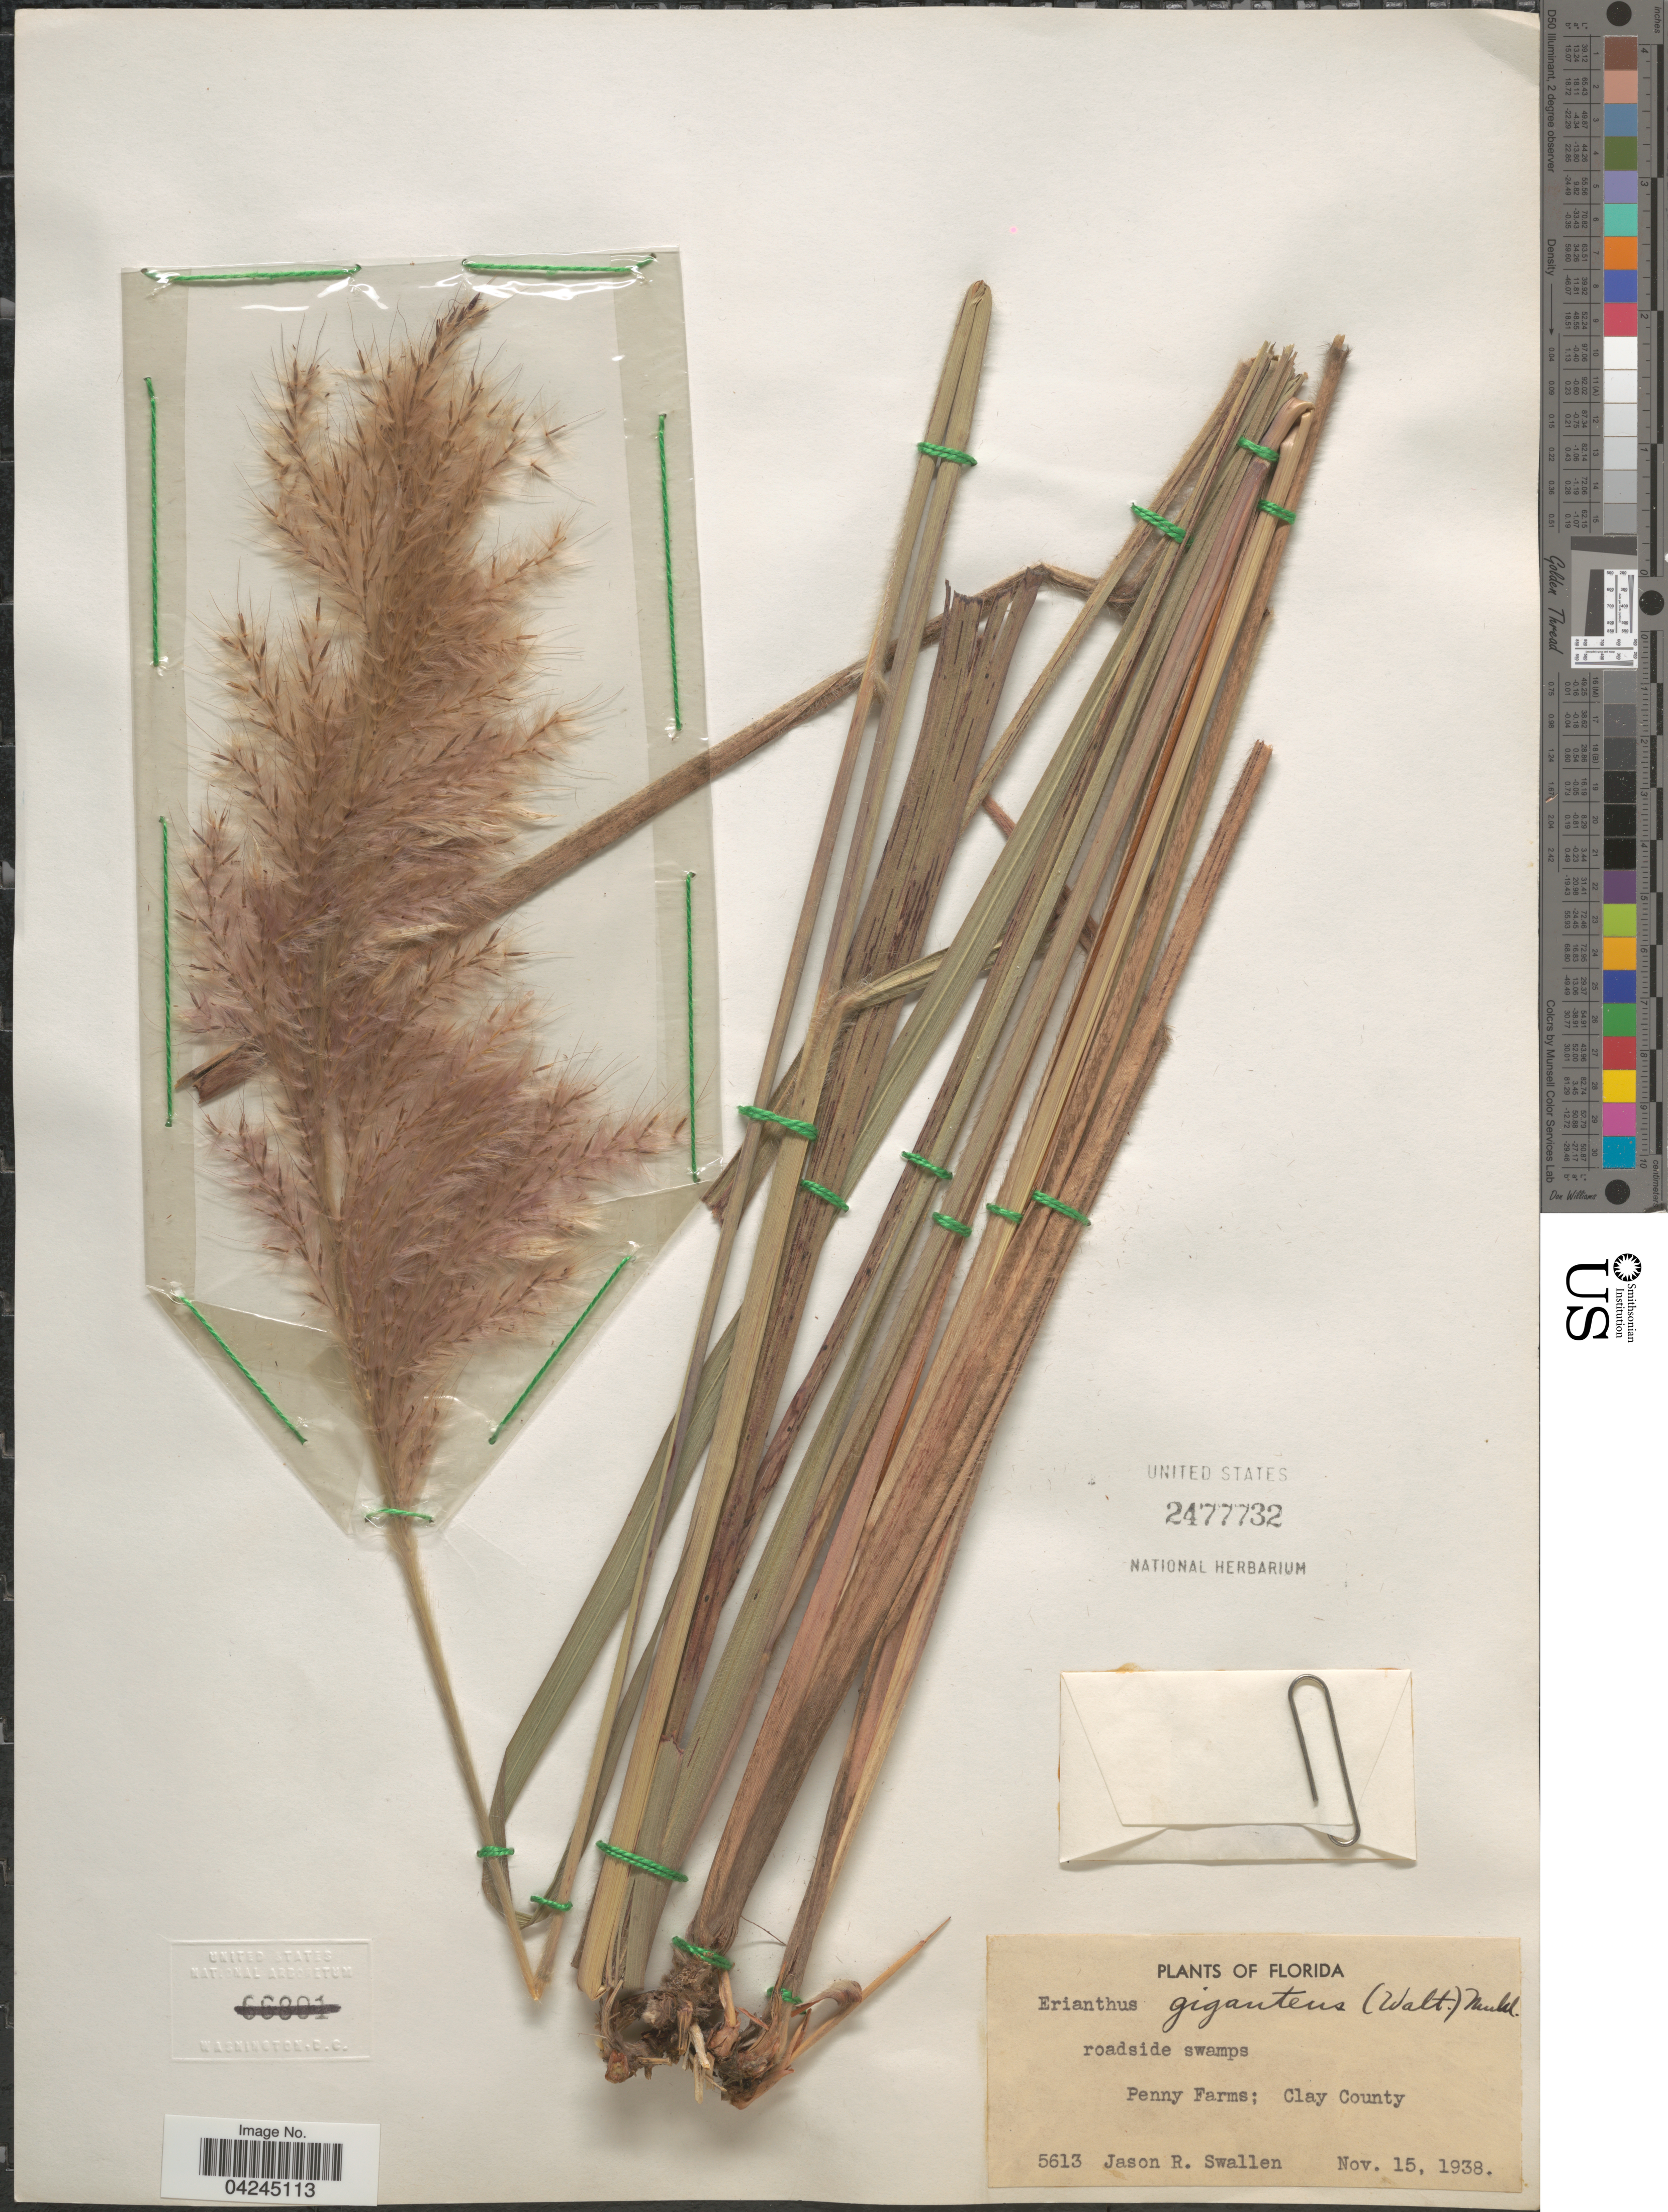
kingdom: Plantae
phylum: Tracheophyta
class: Liliopsida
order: Poales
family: Poaceae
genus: Erianthus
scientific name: Erianthus giganteus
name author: (Walter) P. Beauv.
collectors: J. R. Swallen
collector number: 5613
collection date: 1938-11-15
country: United States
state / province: Florida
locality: Penny Farms; Clay County.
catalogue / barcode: US 2477732